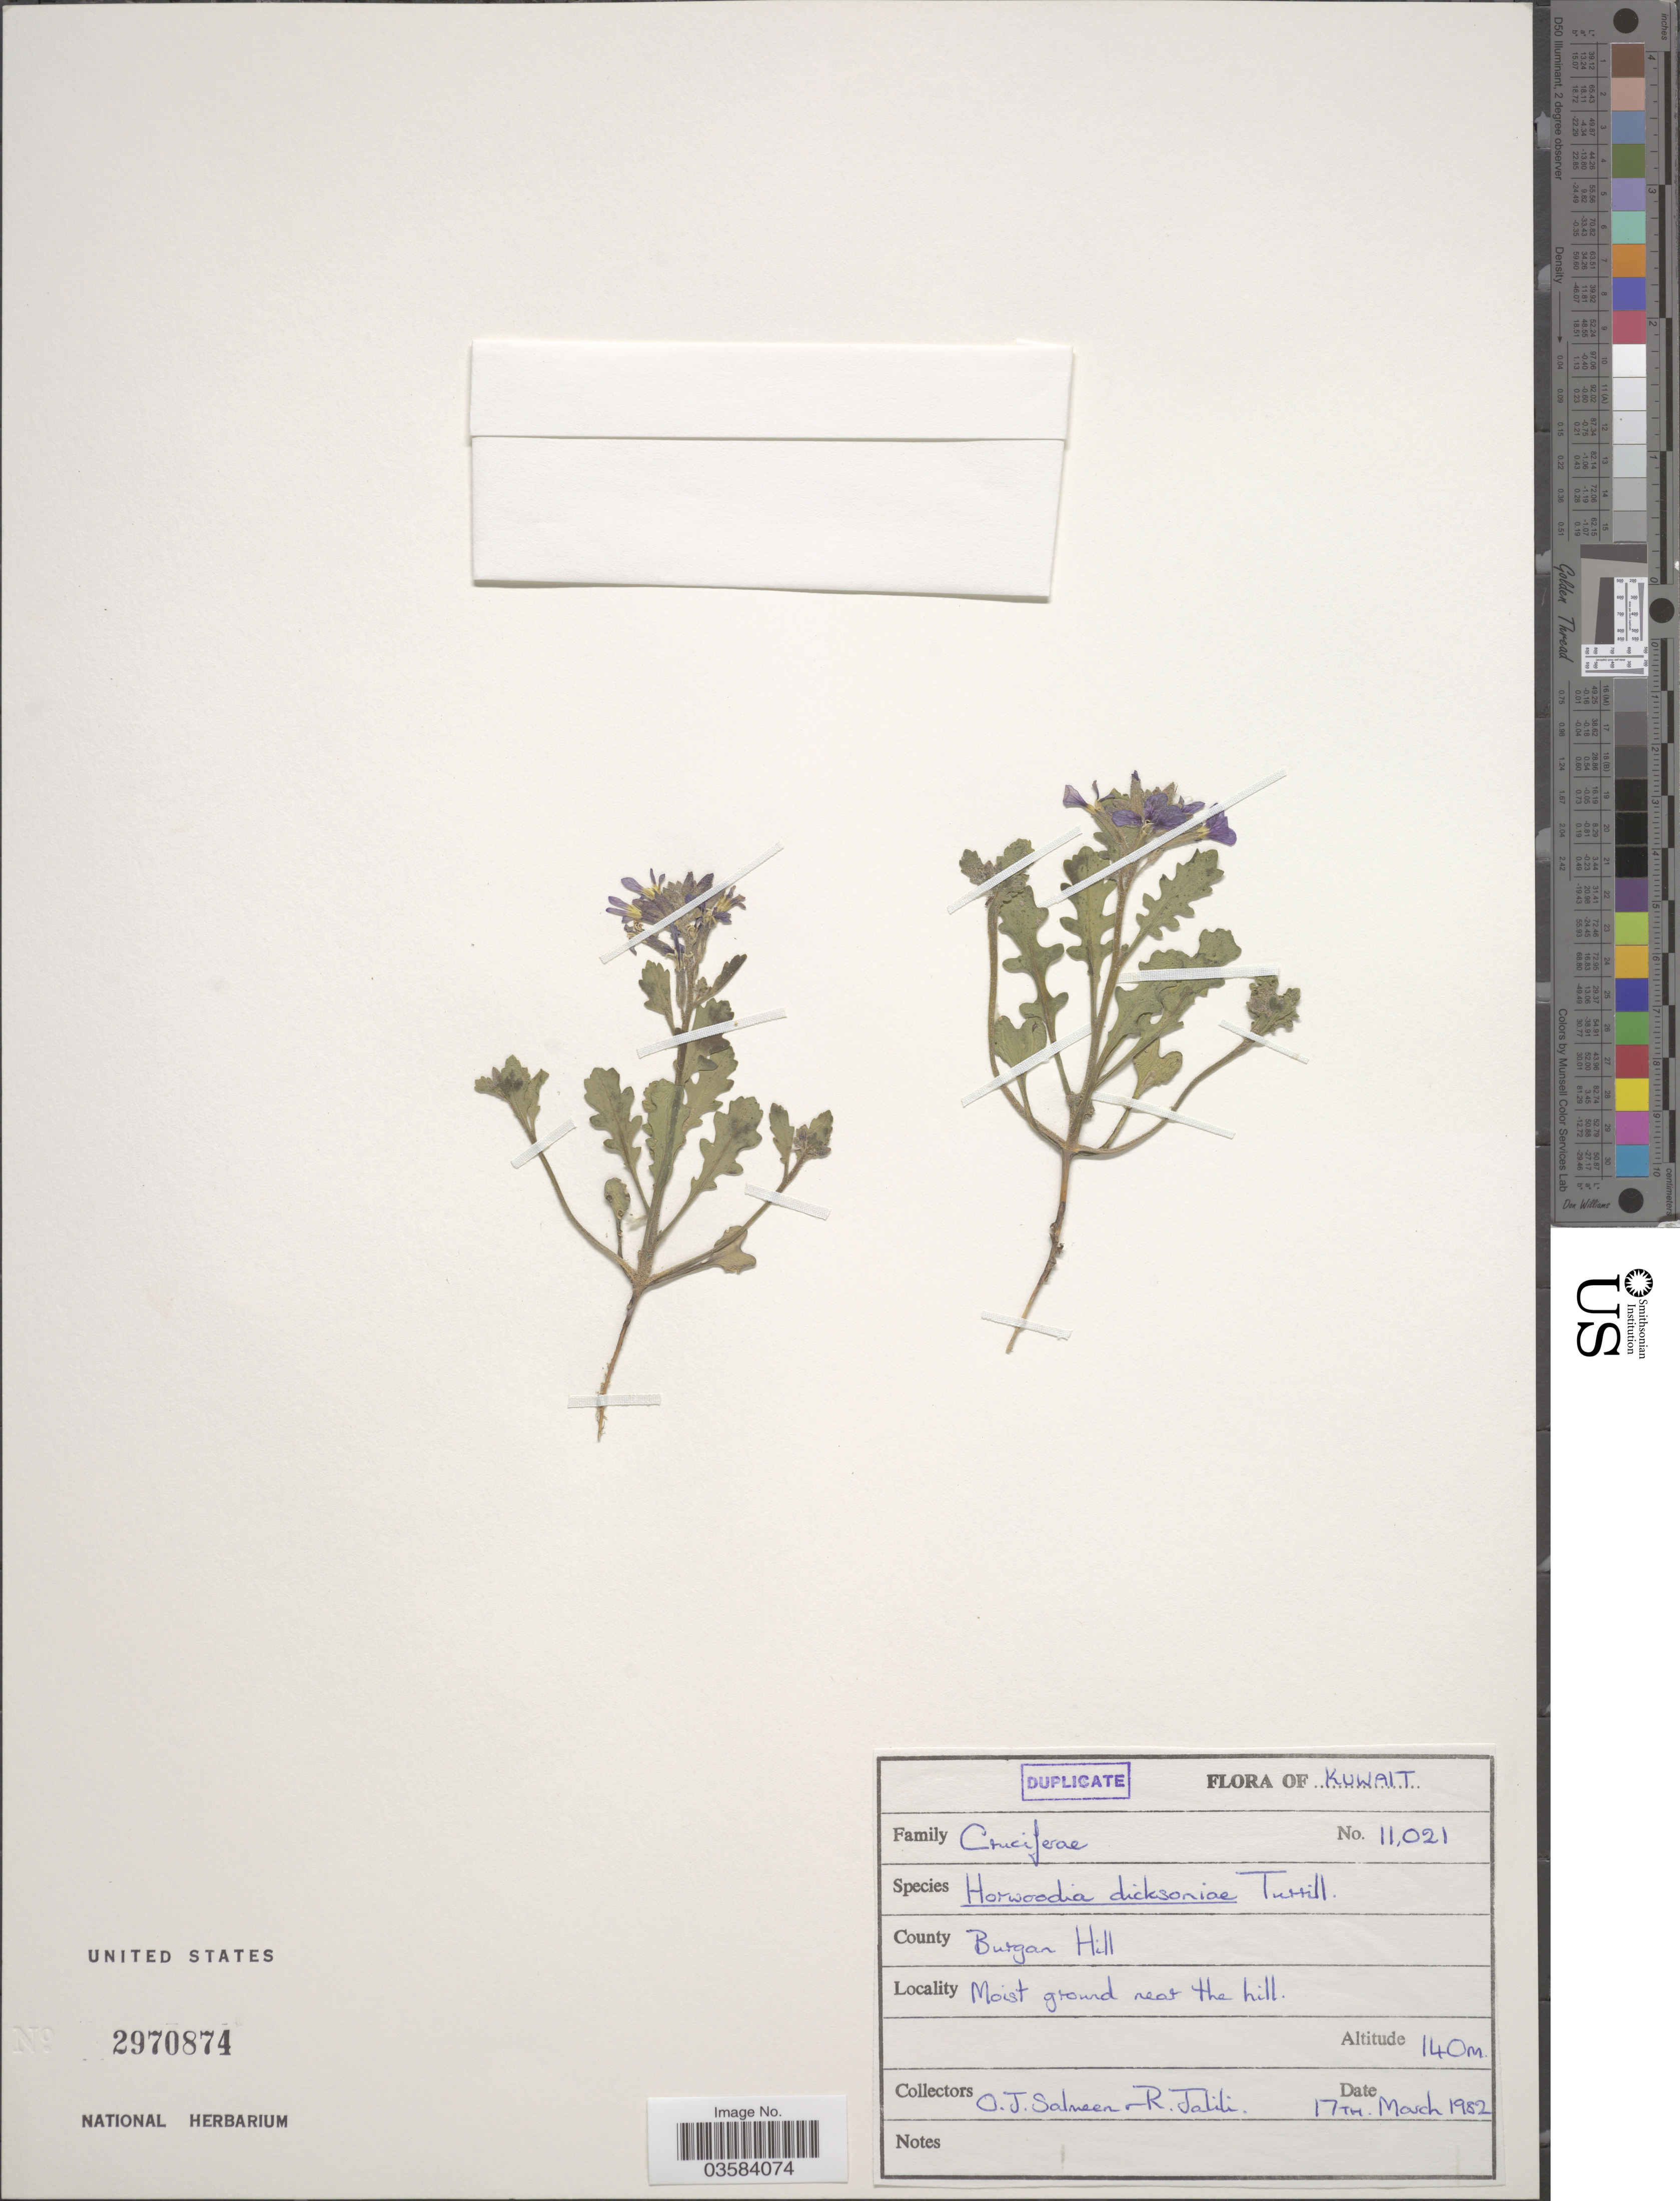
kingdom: Plantae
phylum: Tracheophyta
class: Magnoliopsida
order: Brassicales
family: Brassicaceae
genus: Horwoodia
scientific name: Horwoodia dicksoniae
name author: Turrill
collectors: O. Salmeen & R. Jalili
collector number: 11021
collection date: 1982-03-17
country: Kuwait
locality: County Burgan Hill. Moist ground near the hill.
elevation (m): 140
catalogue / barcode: US 2970874